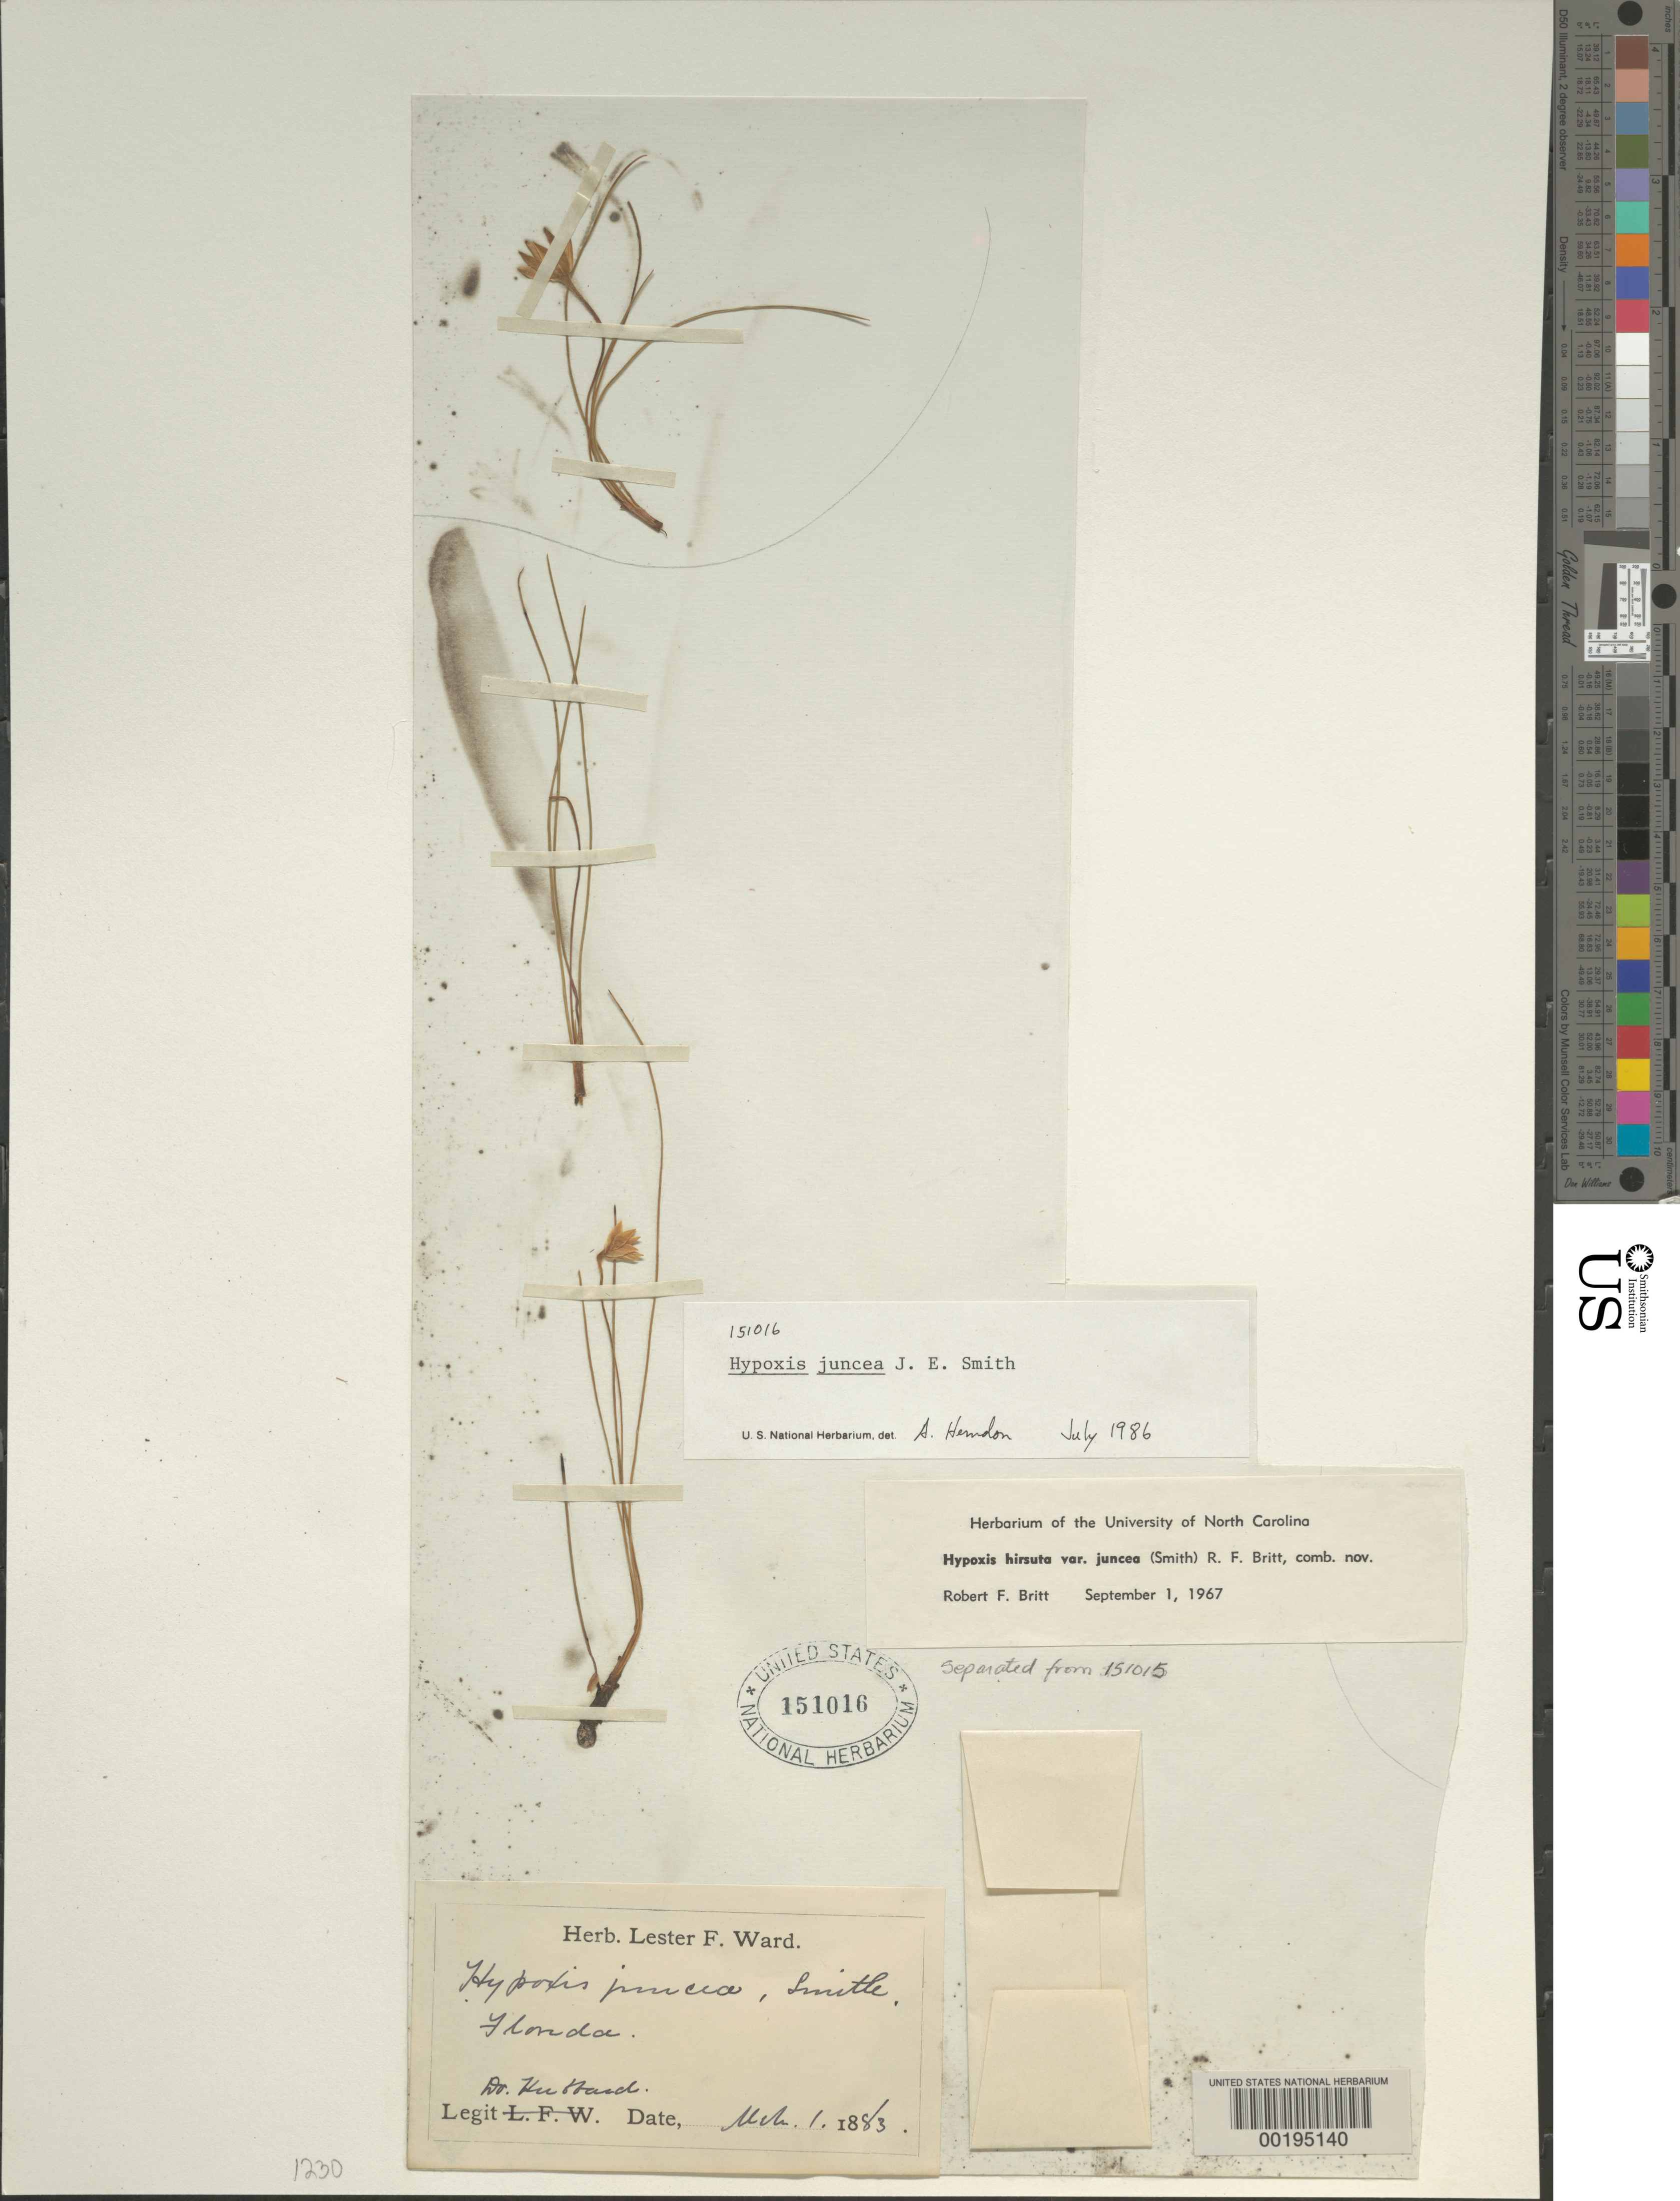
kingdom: Plantae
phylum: Tracheophyta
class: Liliopsida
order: Asparagales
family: Hypoxidaceae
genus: Hypoxis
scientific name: Hypoxis juncea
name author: Small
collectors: Hubbard, --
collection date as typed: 01 Mar 1883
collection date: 1883-03-01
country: United States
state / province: Florida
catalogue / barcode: US 151016